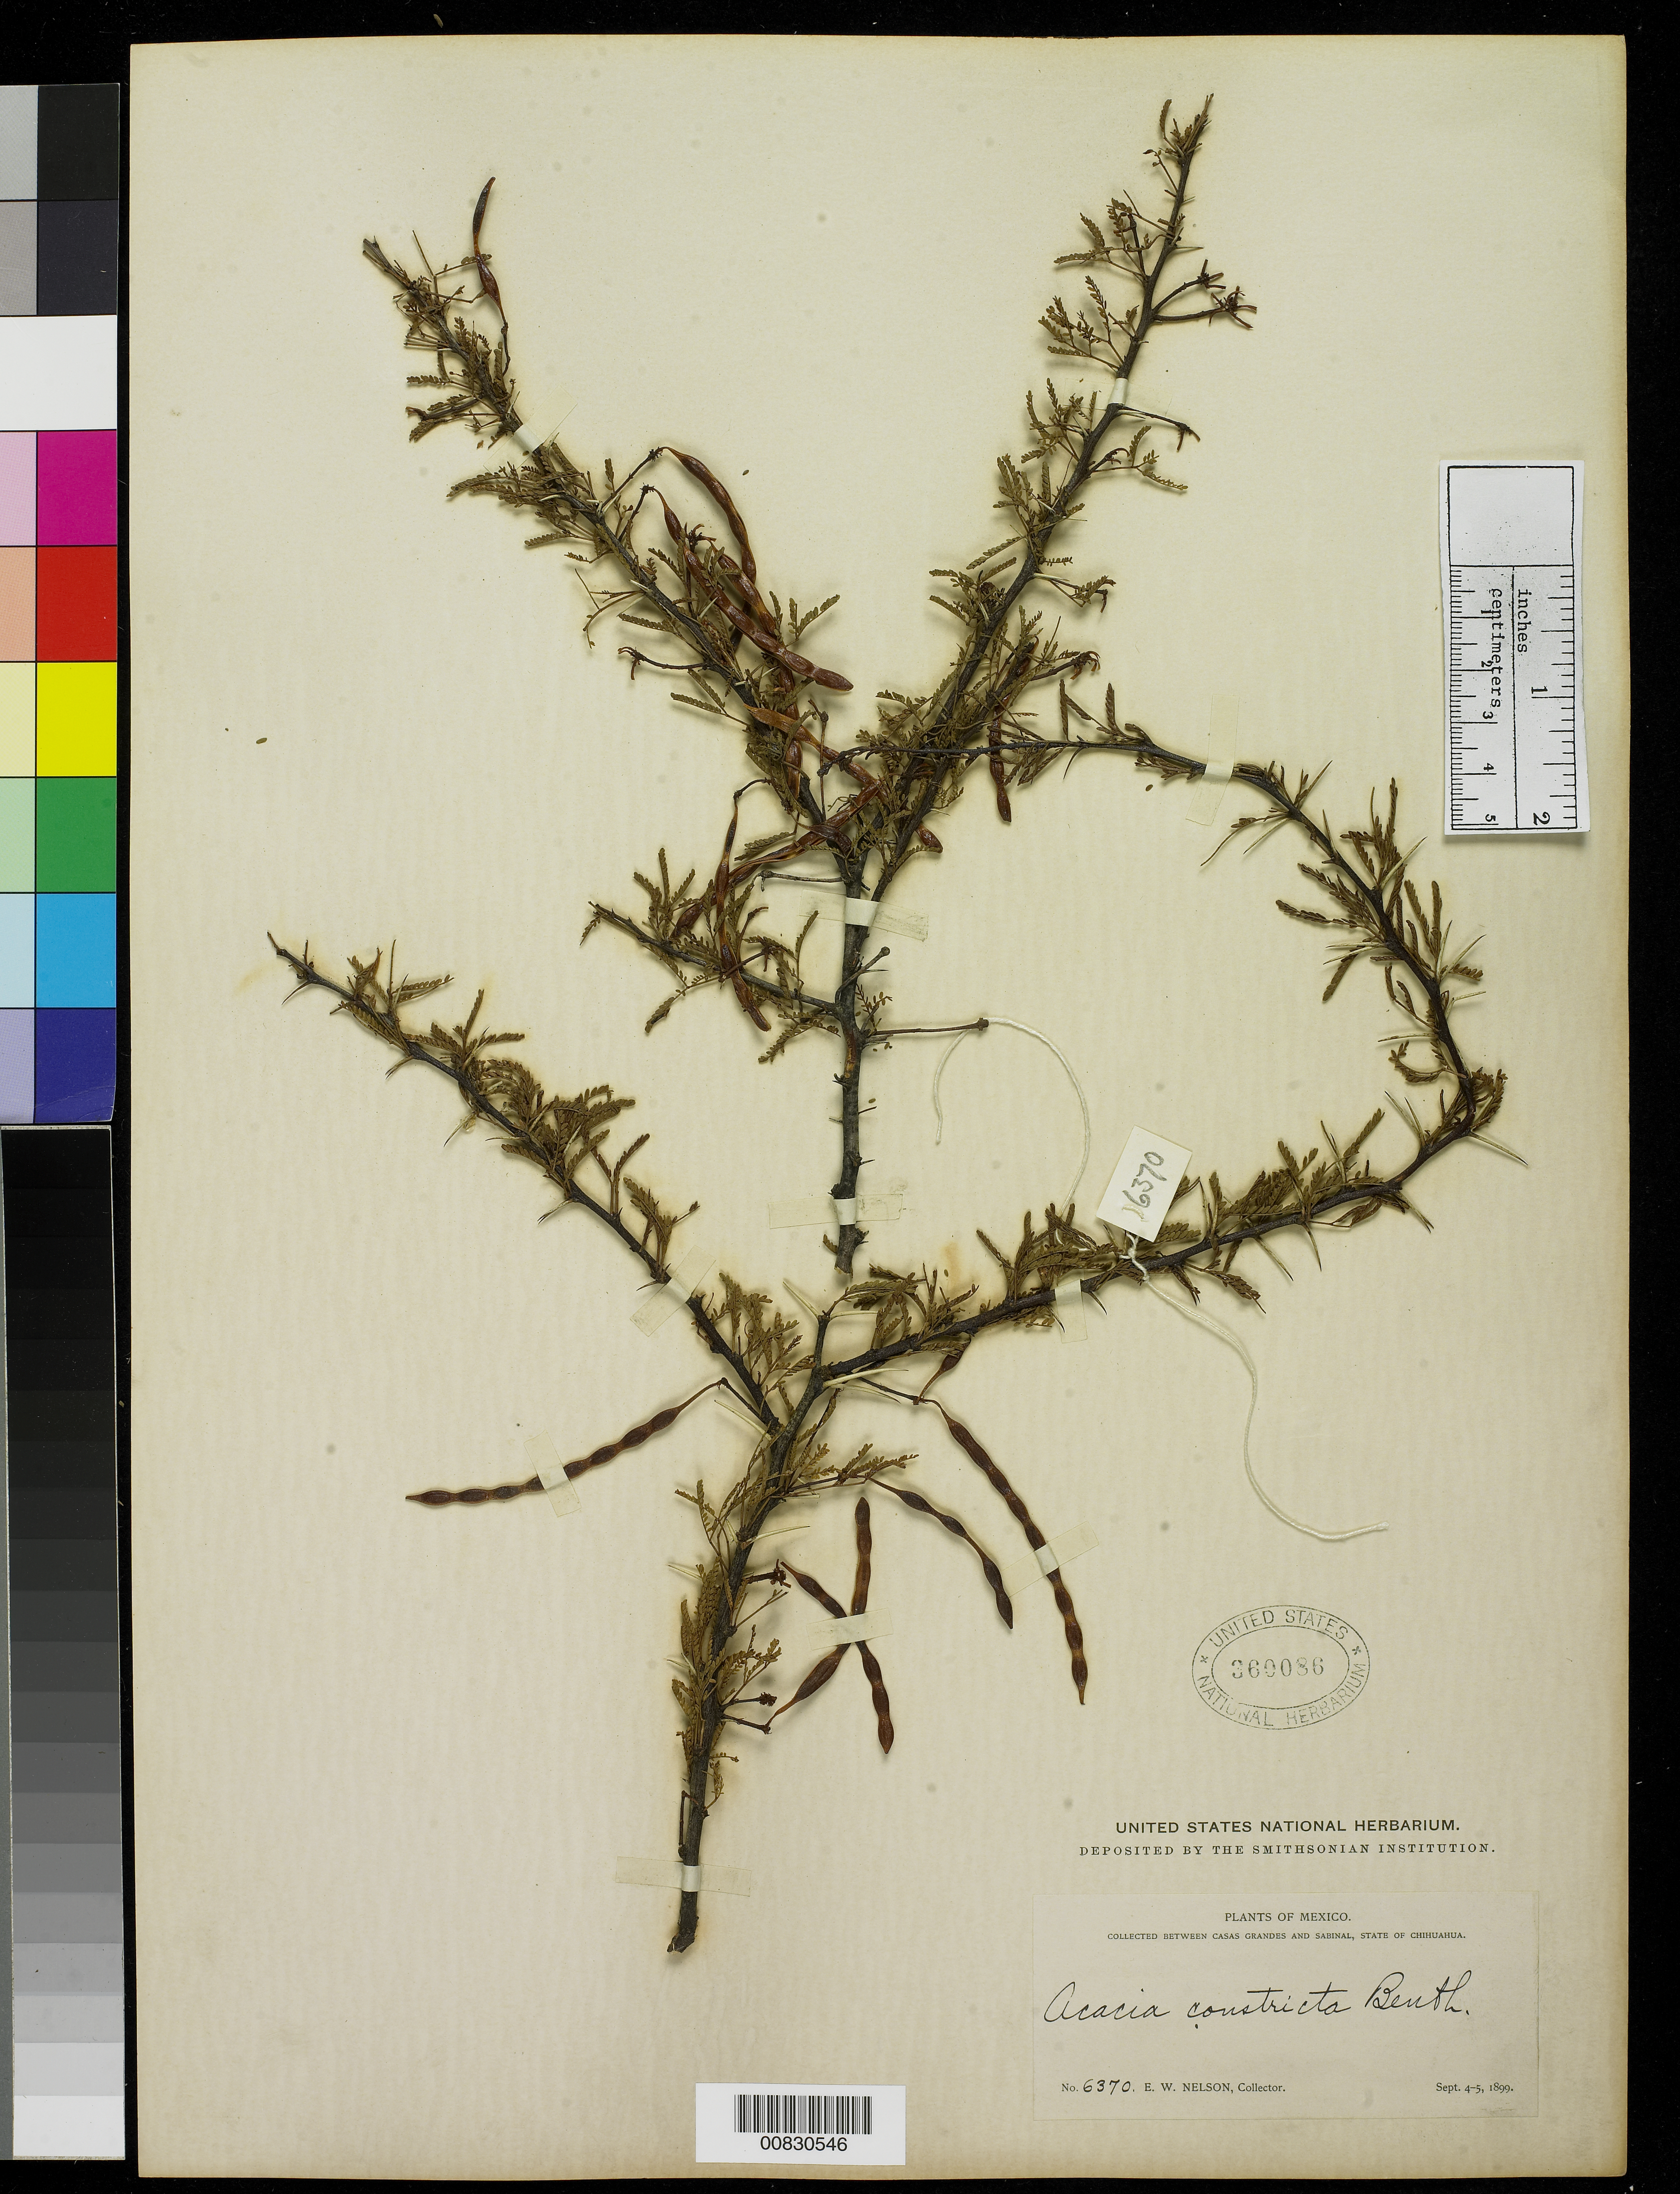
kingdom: Plantae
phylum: Tracheophyta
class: Magnoliopsida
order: Fabales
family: Fabaceae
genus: Vachellia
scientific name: Vachellia constricta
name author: (Benth.) Seigler & Ebinger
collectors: E. W. Nelson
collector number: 6370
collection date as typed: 04 Sep 1899 to 05 Sep 1899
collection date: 1899-09-04/1899-09-05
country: Mexico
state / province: Chihuahua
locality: Between Casas Grandes and Sabinal, Chihuahua.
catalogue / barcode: US 360086